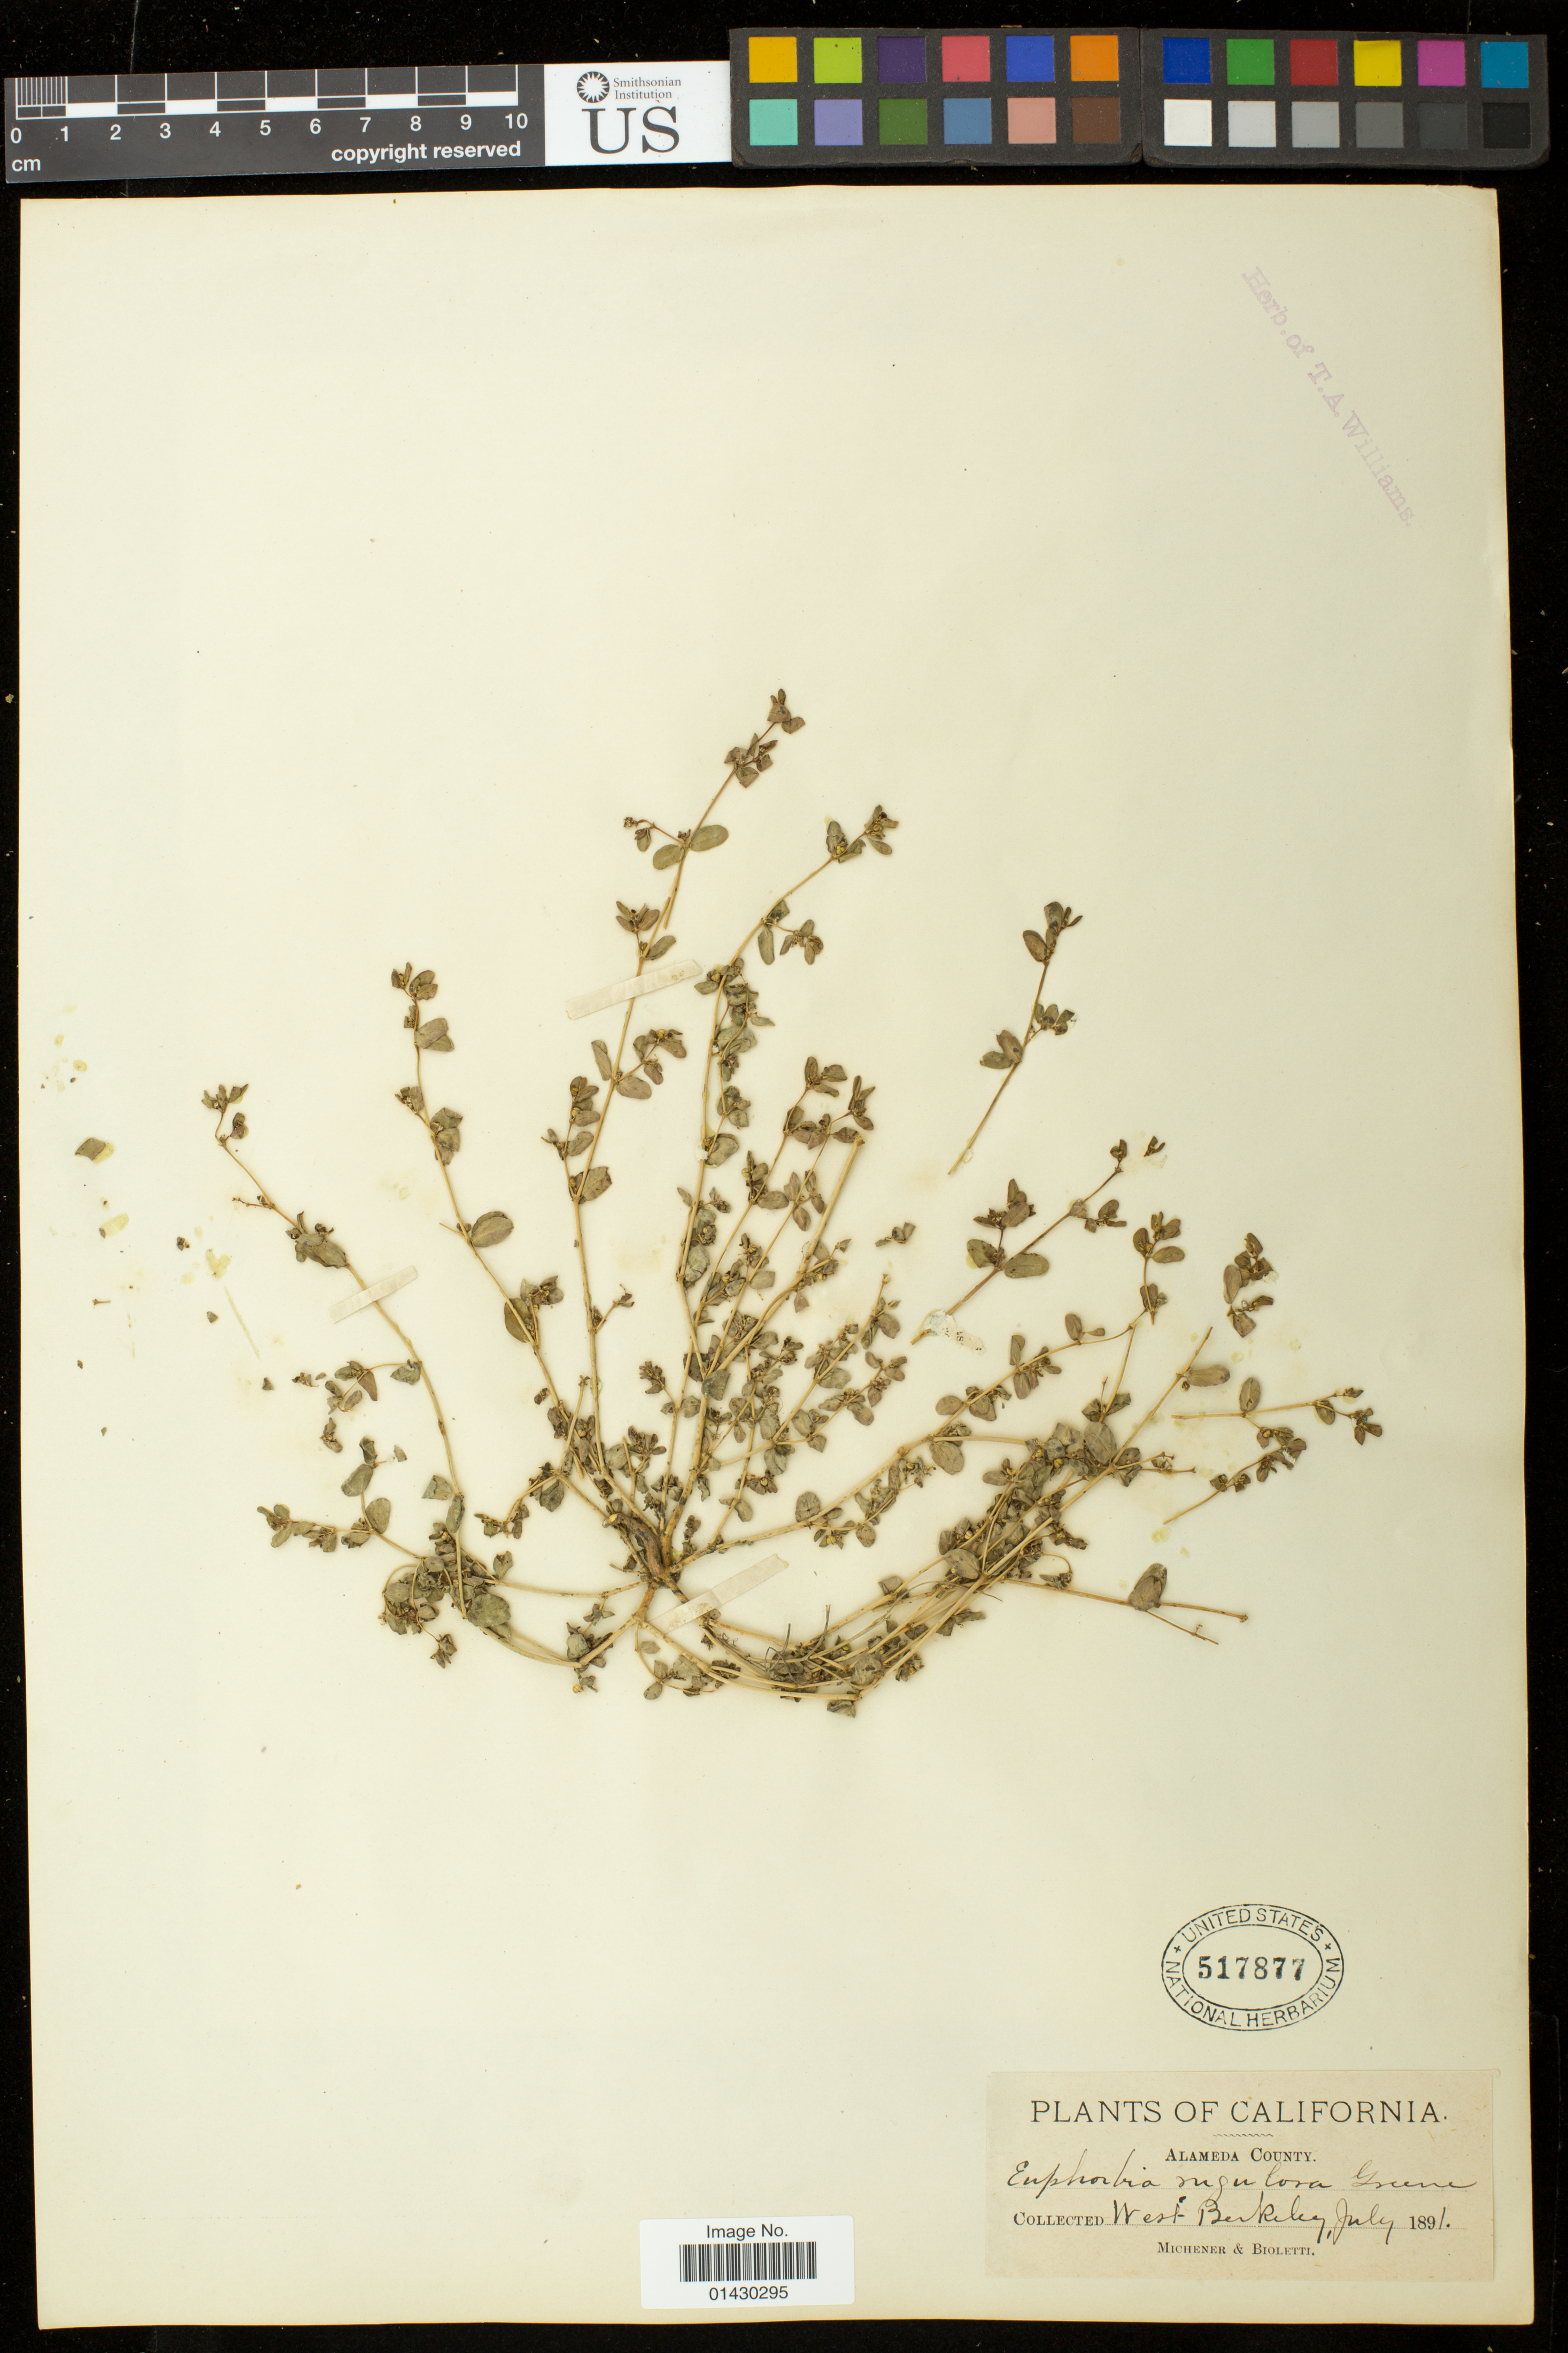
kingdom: Plantae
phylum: Tracheophyta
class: Magnoliopsida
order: Malpighiales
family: Euphorbiaceae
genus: Euphorbia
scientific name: Euphorbia serpillifolia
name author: Pers.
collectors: -. Michener & -- Bioletti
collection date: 1891-07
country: United States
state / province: California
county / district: Alameda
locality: West Berkeley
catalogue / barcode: US 517877